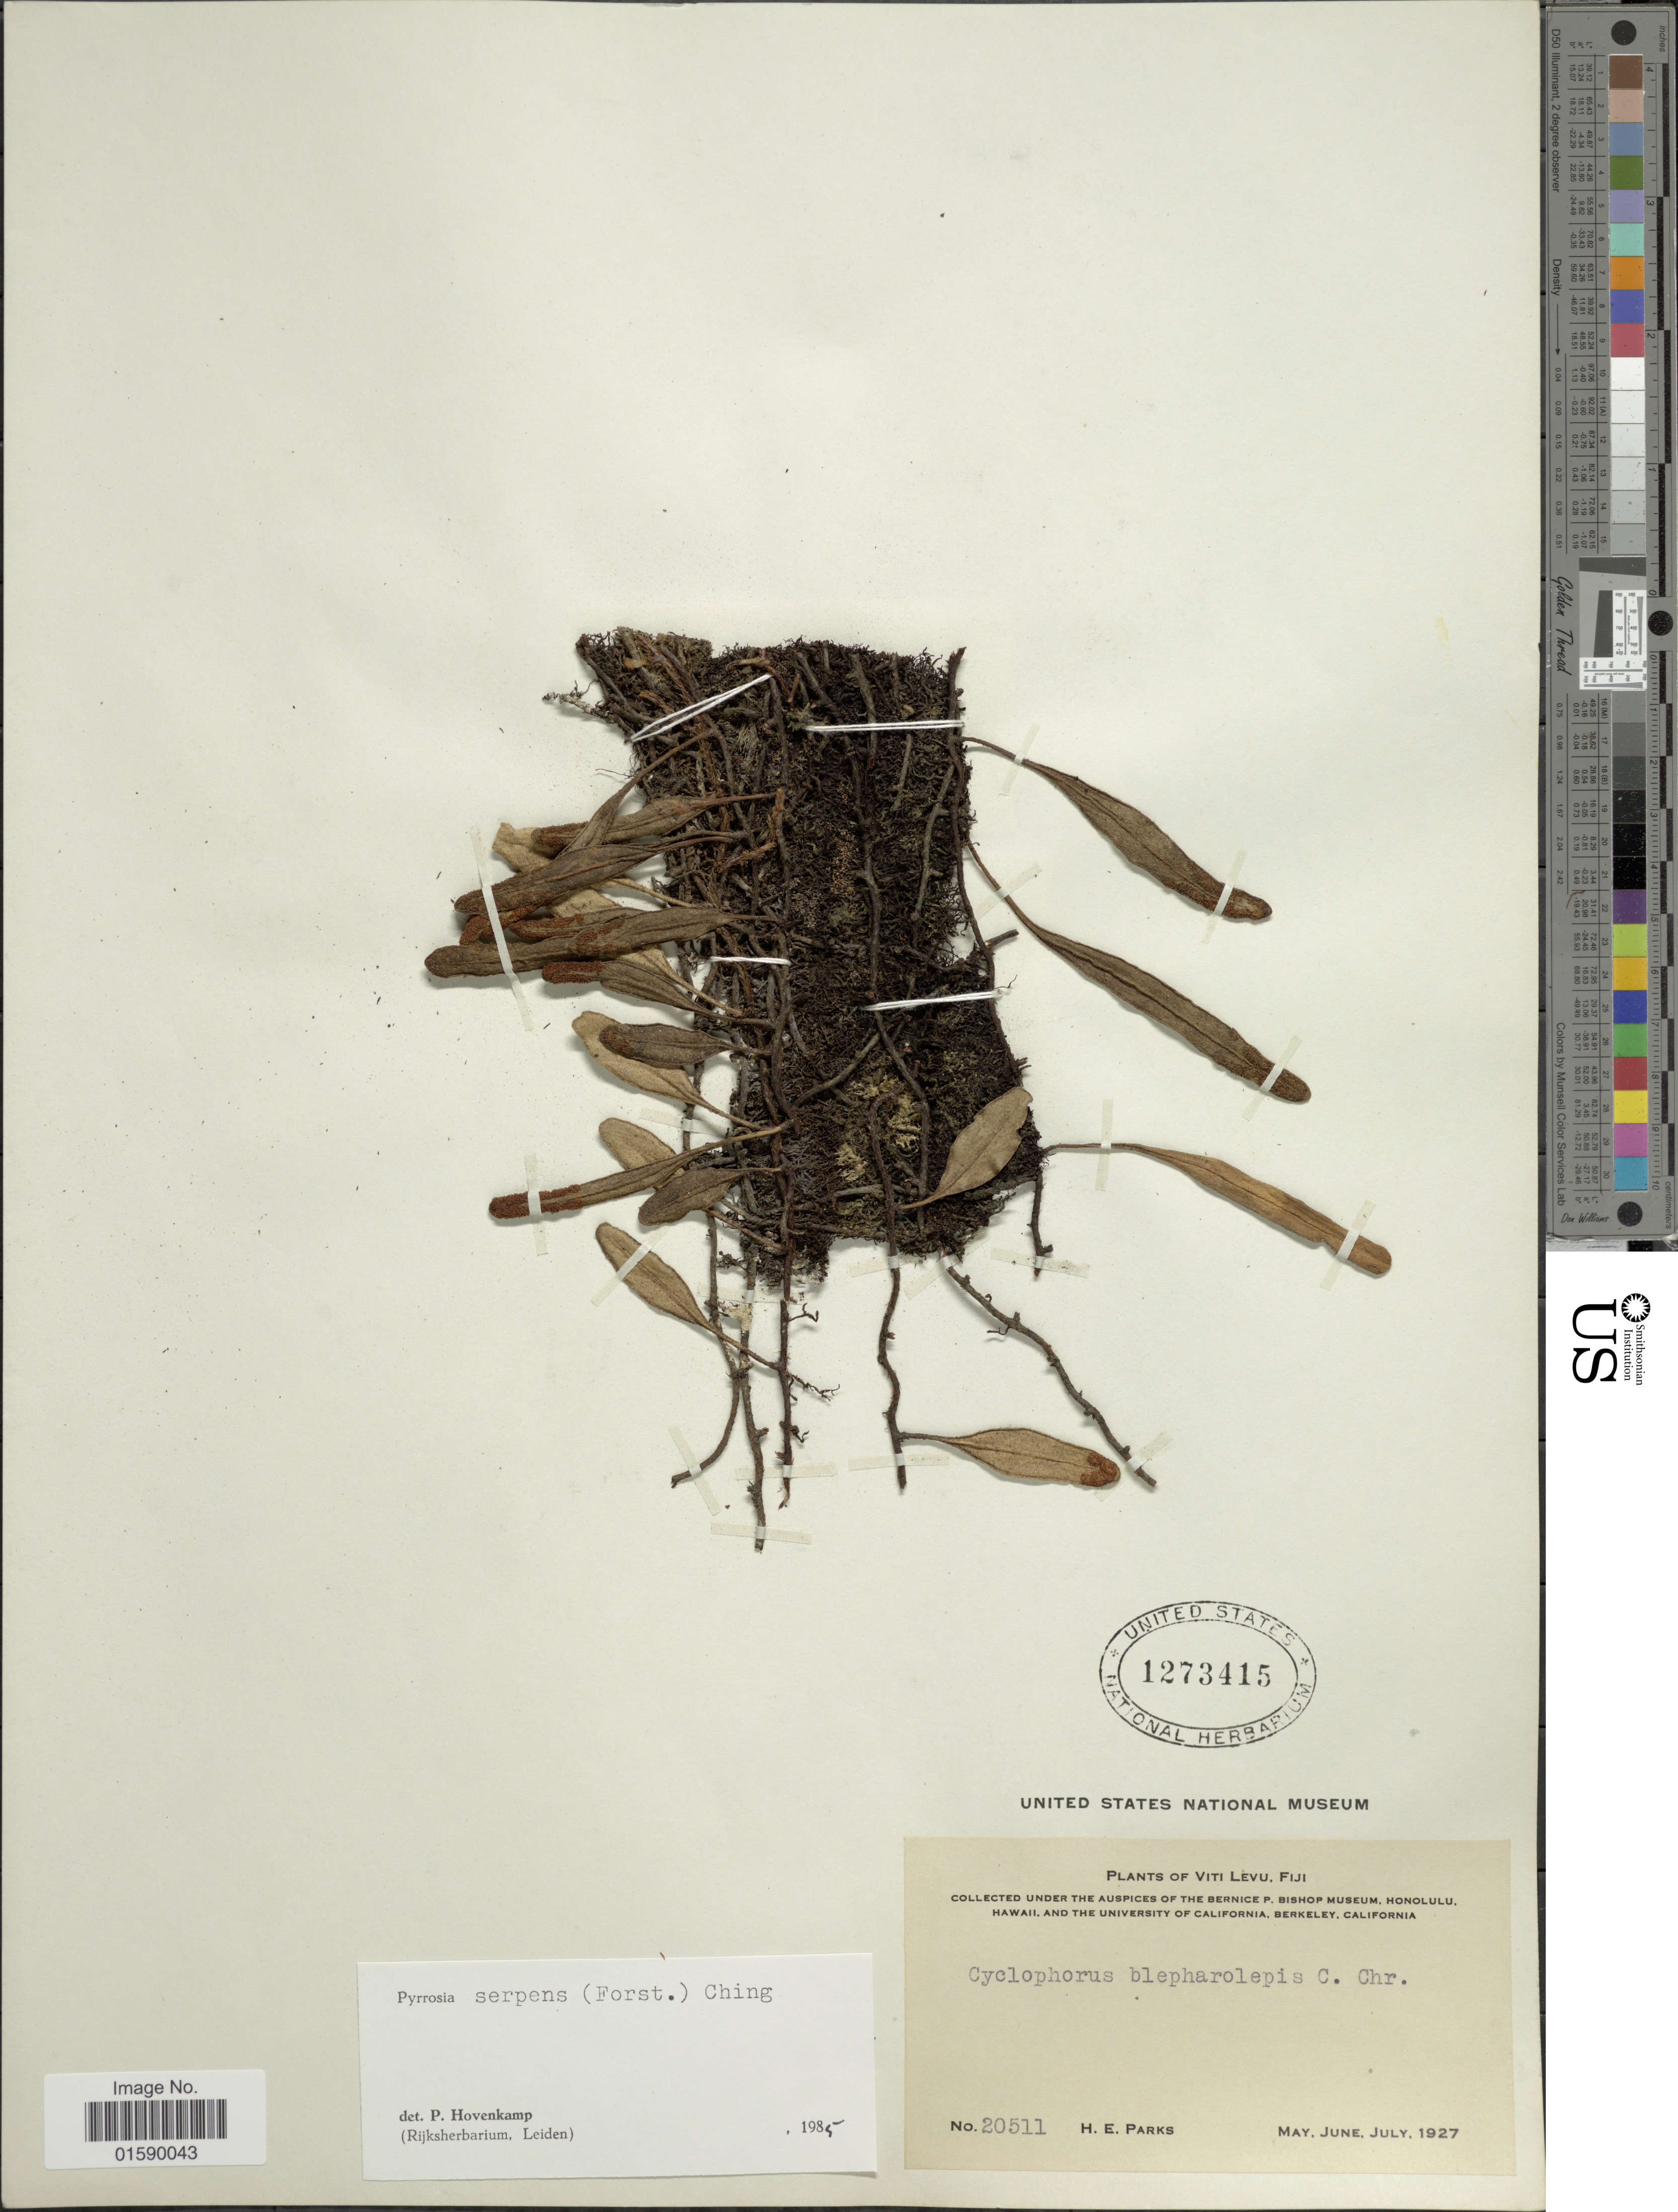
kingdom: Plantae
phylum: Tracheophyta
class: Polypodiopsida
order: Polypodiales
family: Polypodiaceae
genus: Pyrrosia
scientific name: Pyrrosia serpens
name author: Ching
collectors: H. E. Parks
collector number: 20511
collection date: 1927-05/1927-07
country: Fiji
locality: Viti Levu, Fiji.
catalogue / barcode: US 1273415